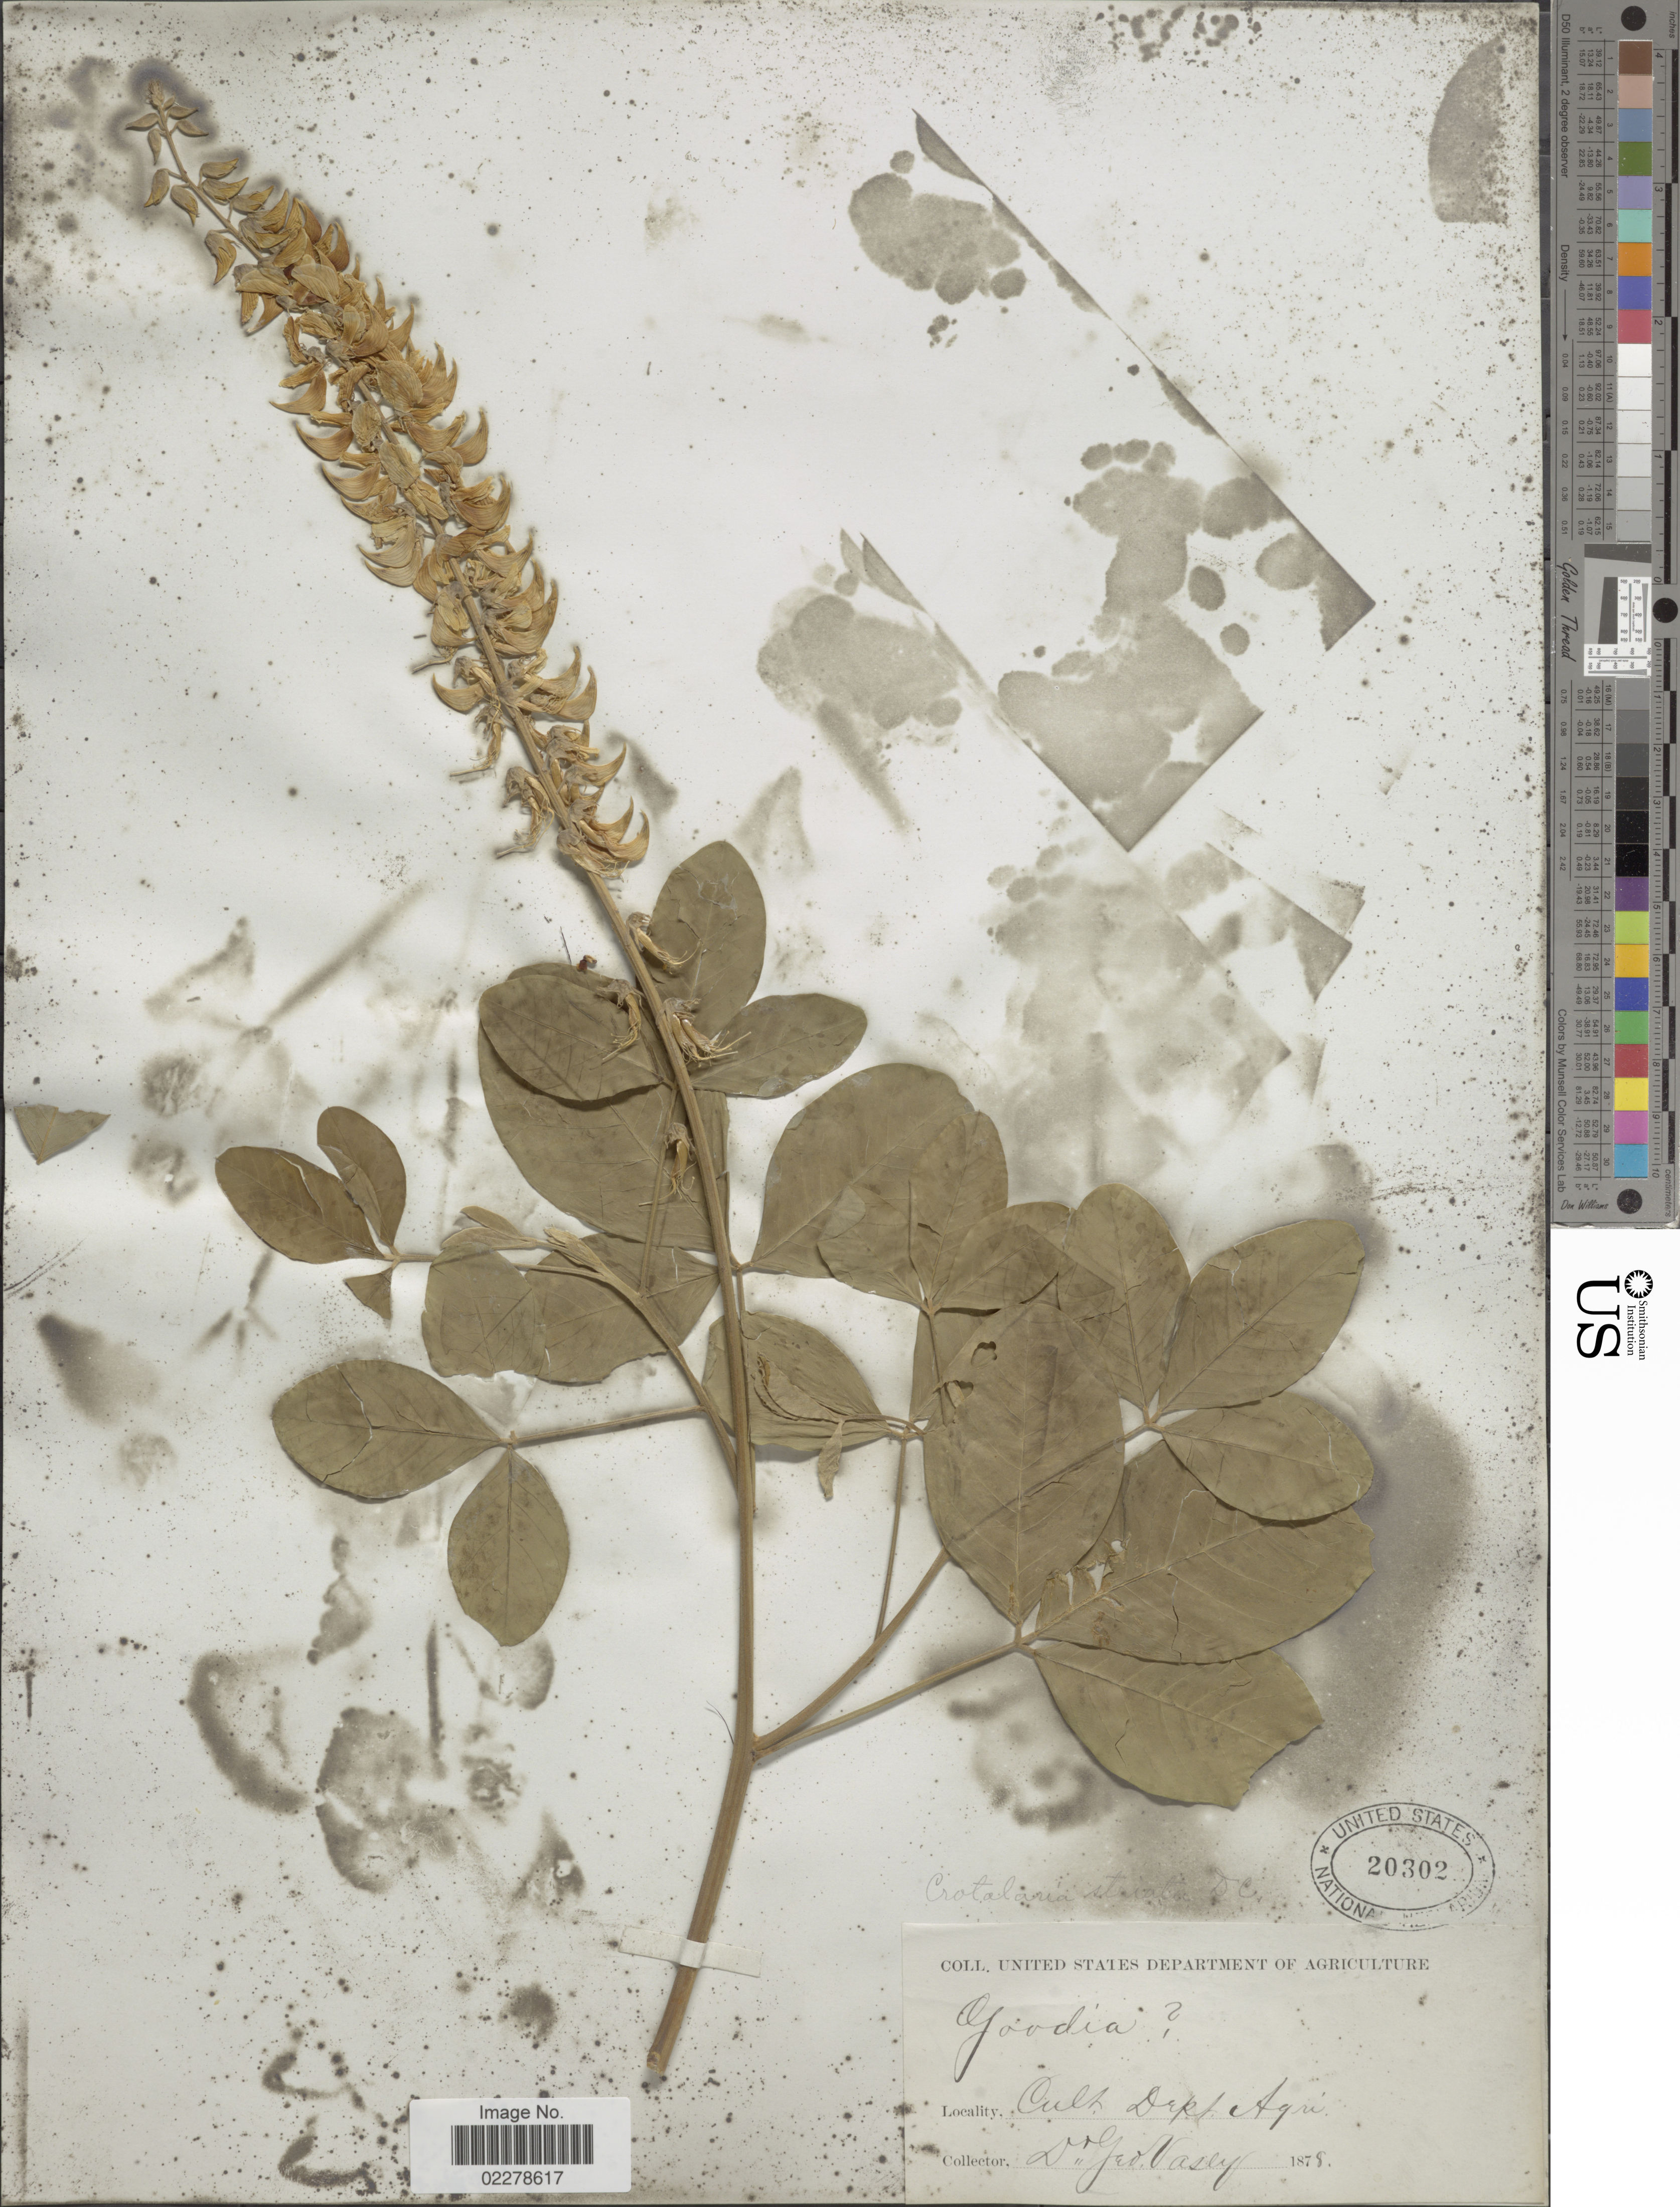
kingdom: Plantae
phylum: Tracheophyta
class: Magnoliopsida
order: Fabales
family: Fabaceae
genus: Crotalaria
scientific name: Crotalaria pallida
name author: Aiton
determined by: Strong, Mark T., (BOT), Smithsonian Institution - National Museum of Natural History (UNITED STATES)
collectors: G. Vasey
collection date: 1878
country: United States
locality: Cult. Dept. Agri.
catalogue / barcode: US 20302